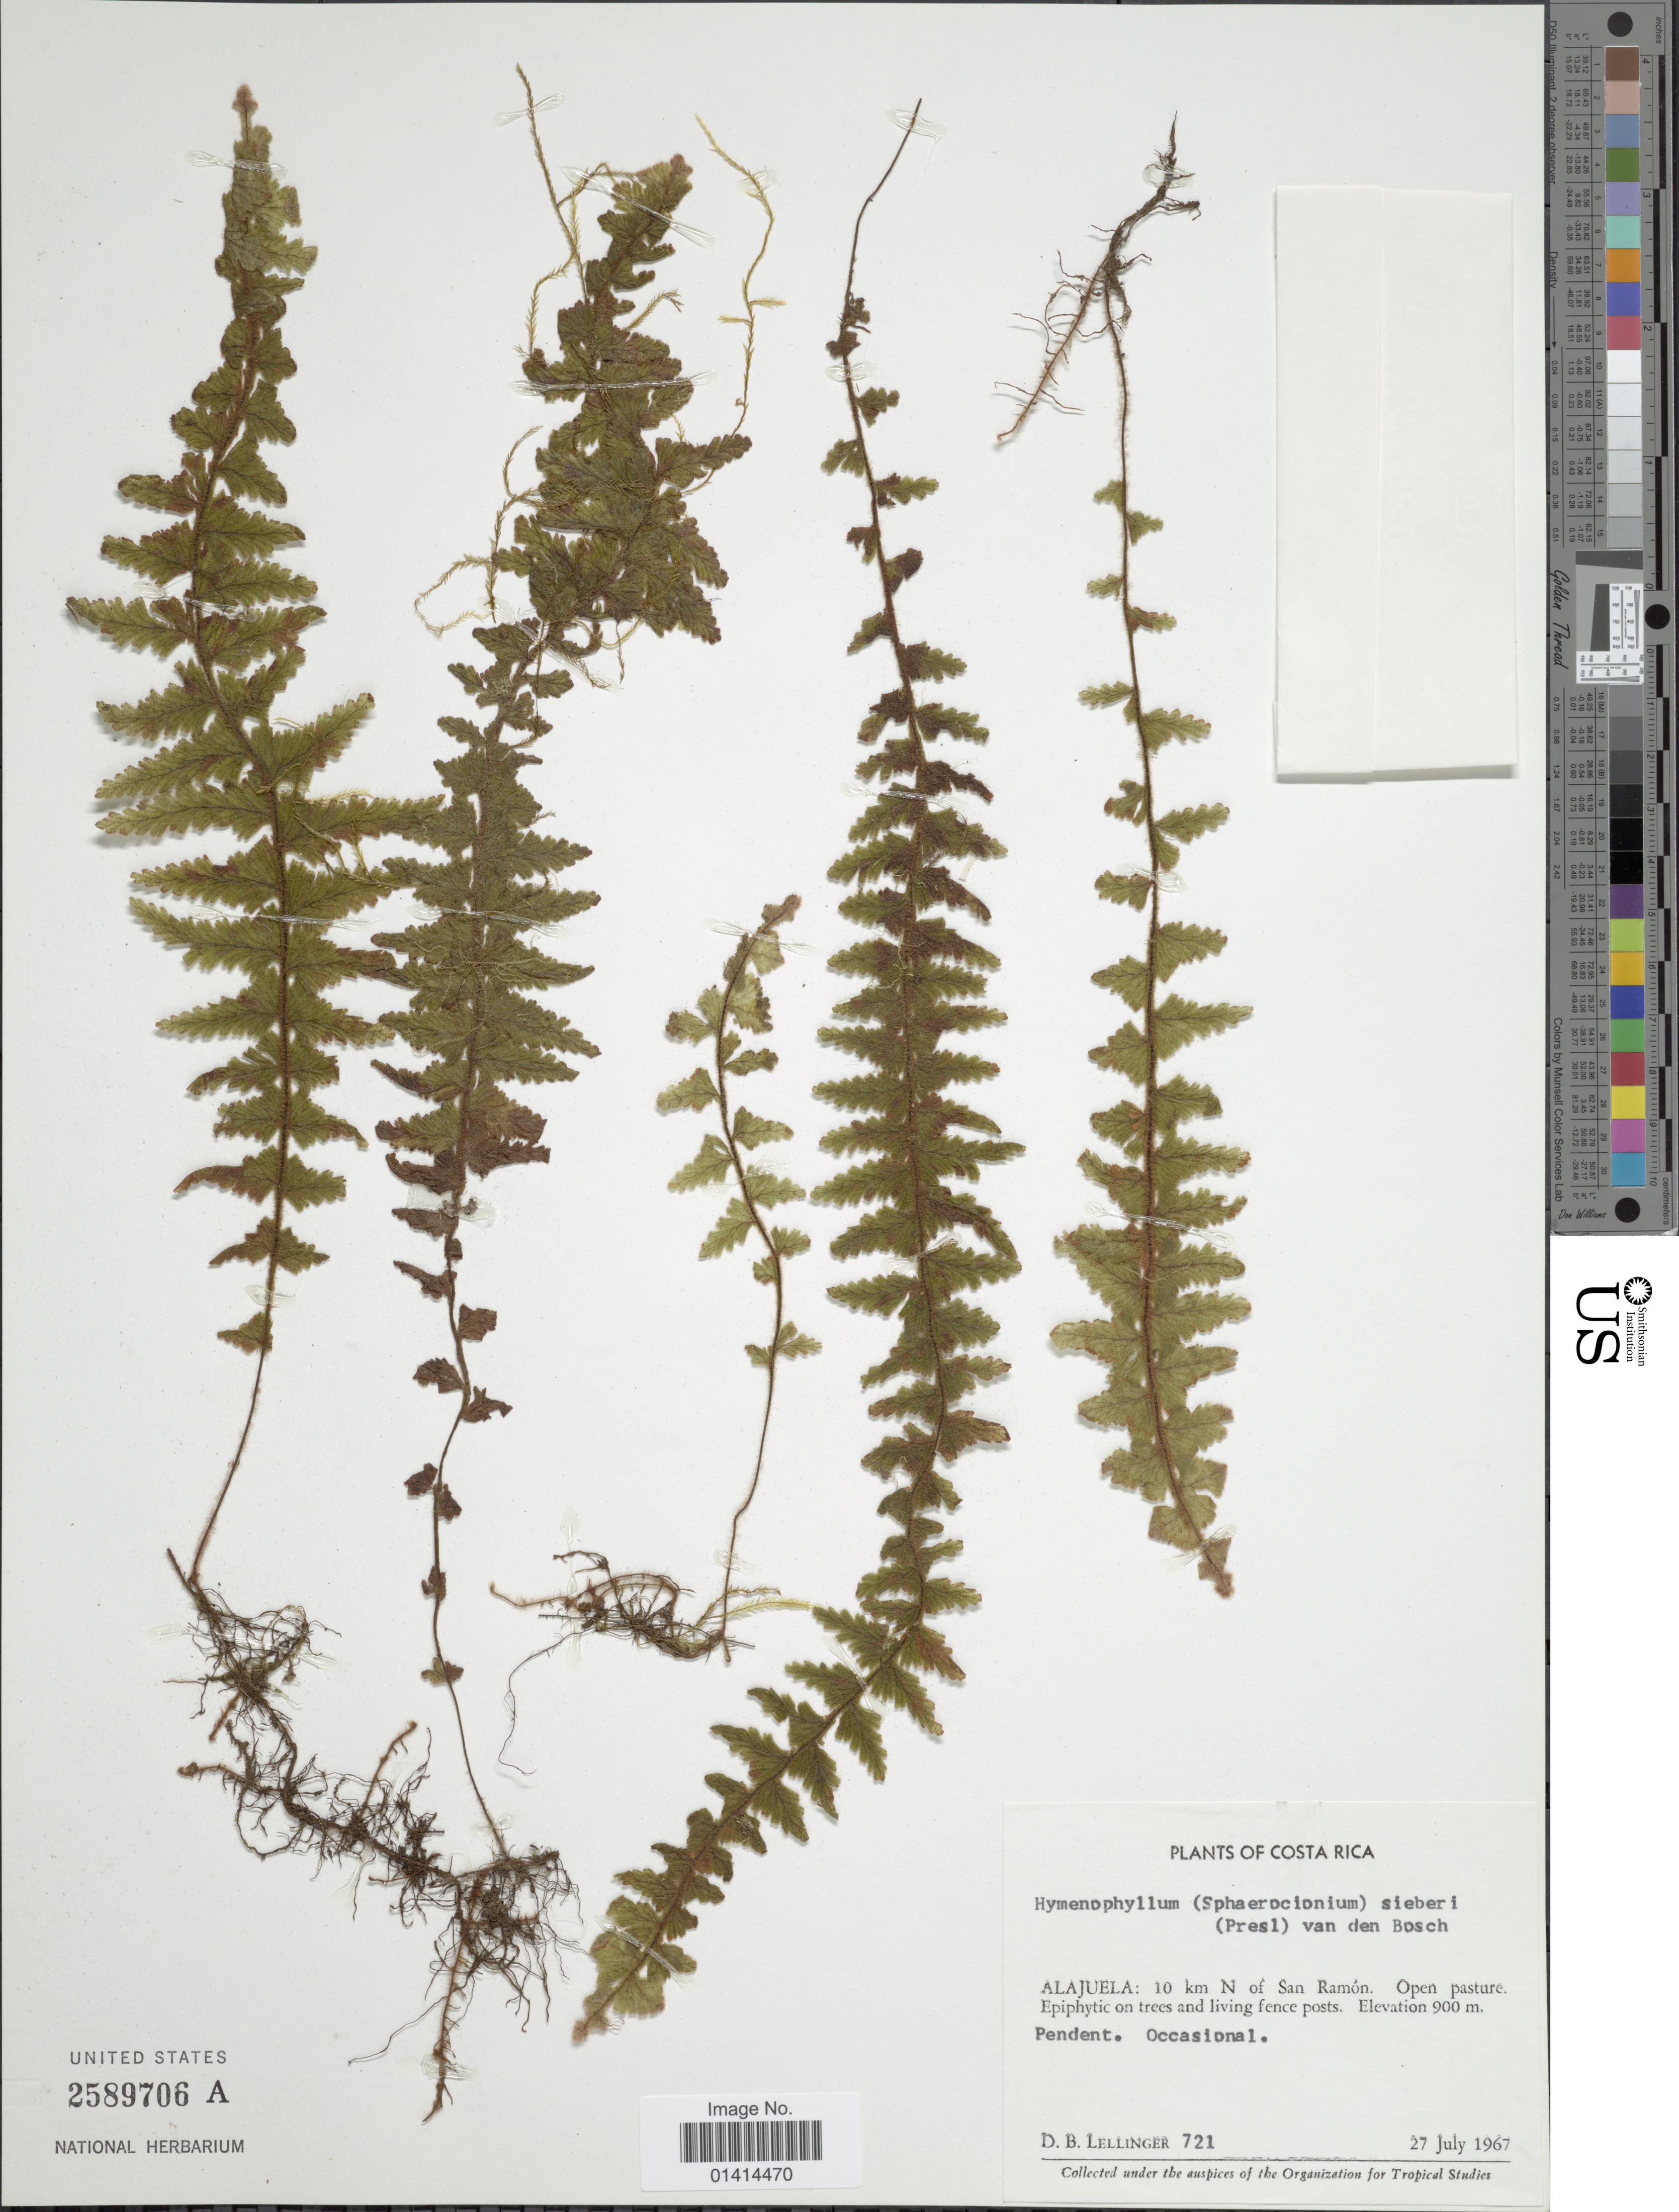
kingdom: Plantae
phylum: Tracheophyta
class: Polypodiopsida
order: Hymenophyllales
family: Hymenophyllaceae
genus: Hymenophyllum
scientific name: Hymenophyllum sieberi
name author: (C. Presl) Bosch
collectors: D. B. Lellinger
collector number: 721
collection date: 1967-07-27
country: Costa Rica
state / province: Alajuela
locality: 10 km N of San Ramón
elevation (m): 900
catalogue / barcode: US 2589704A